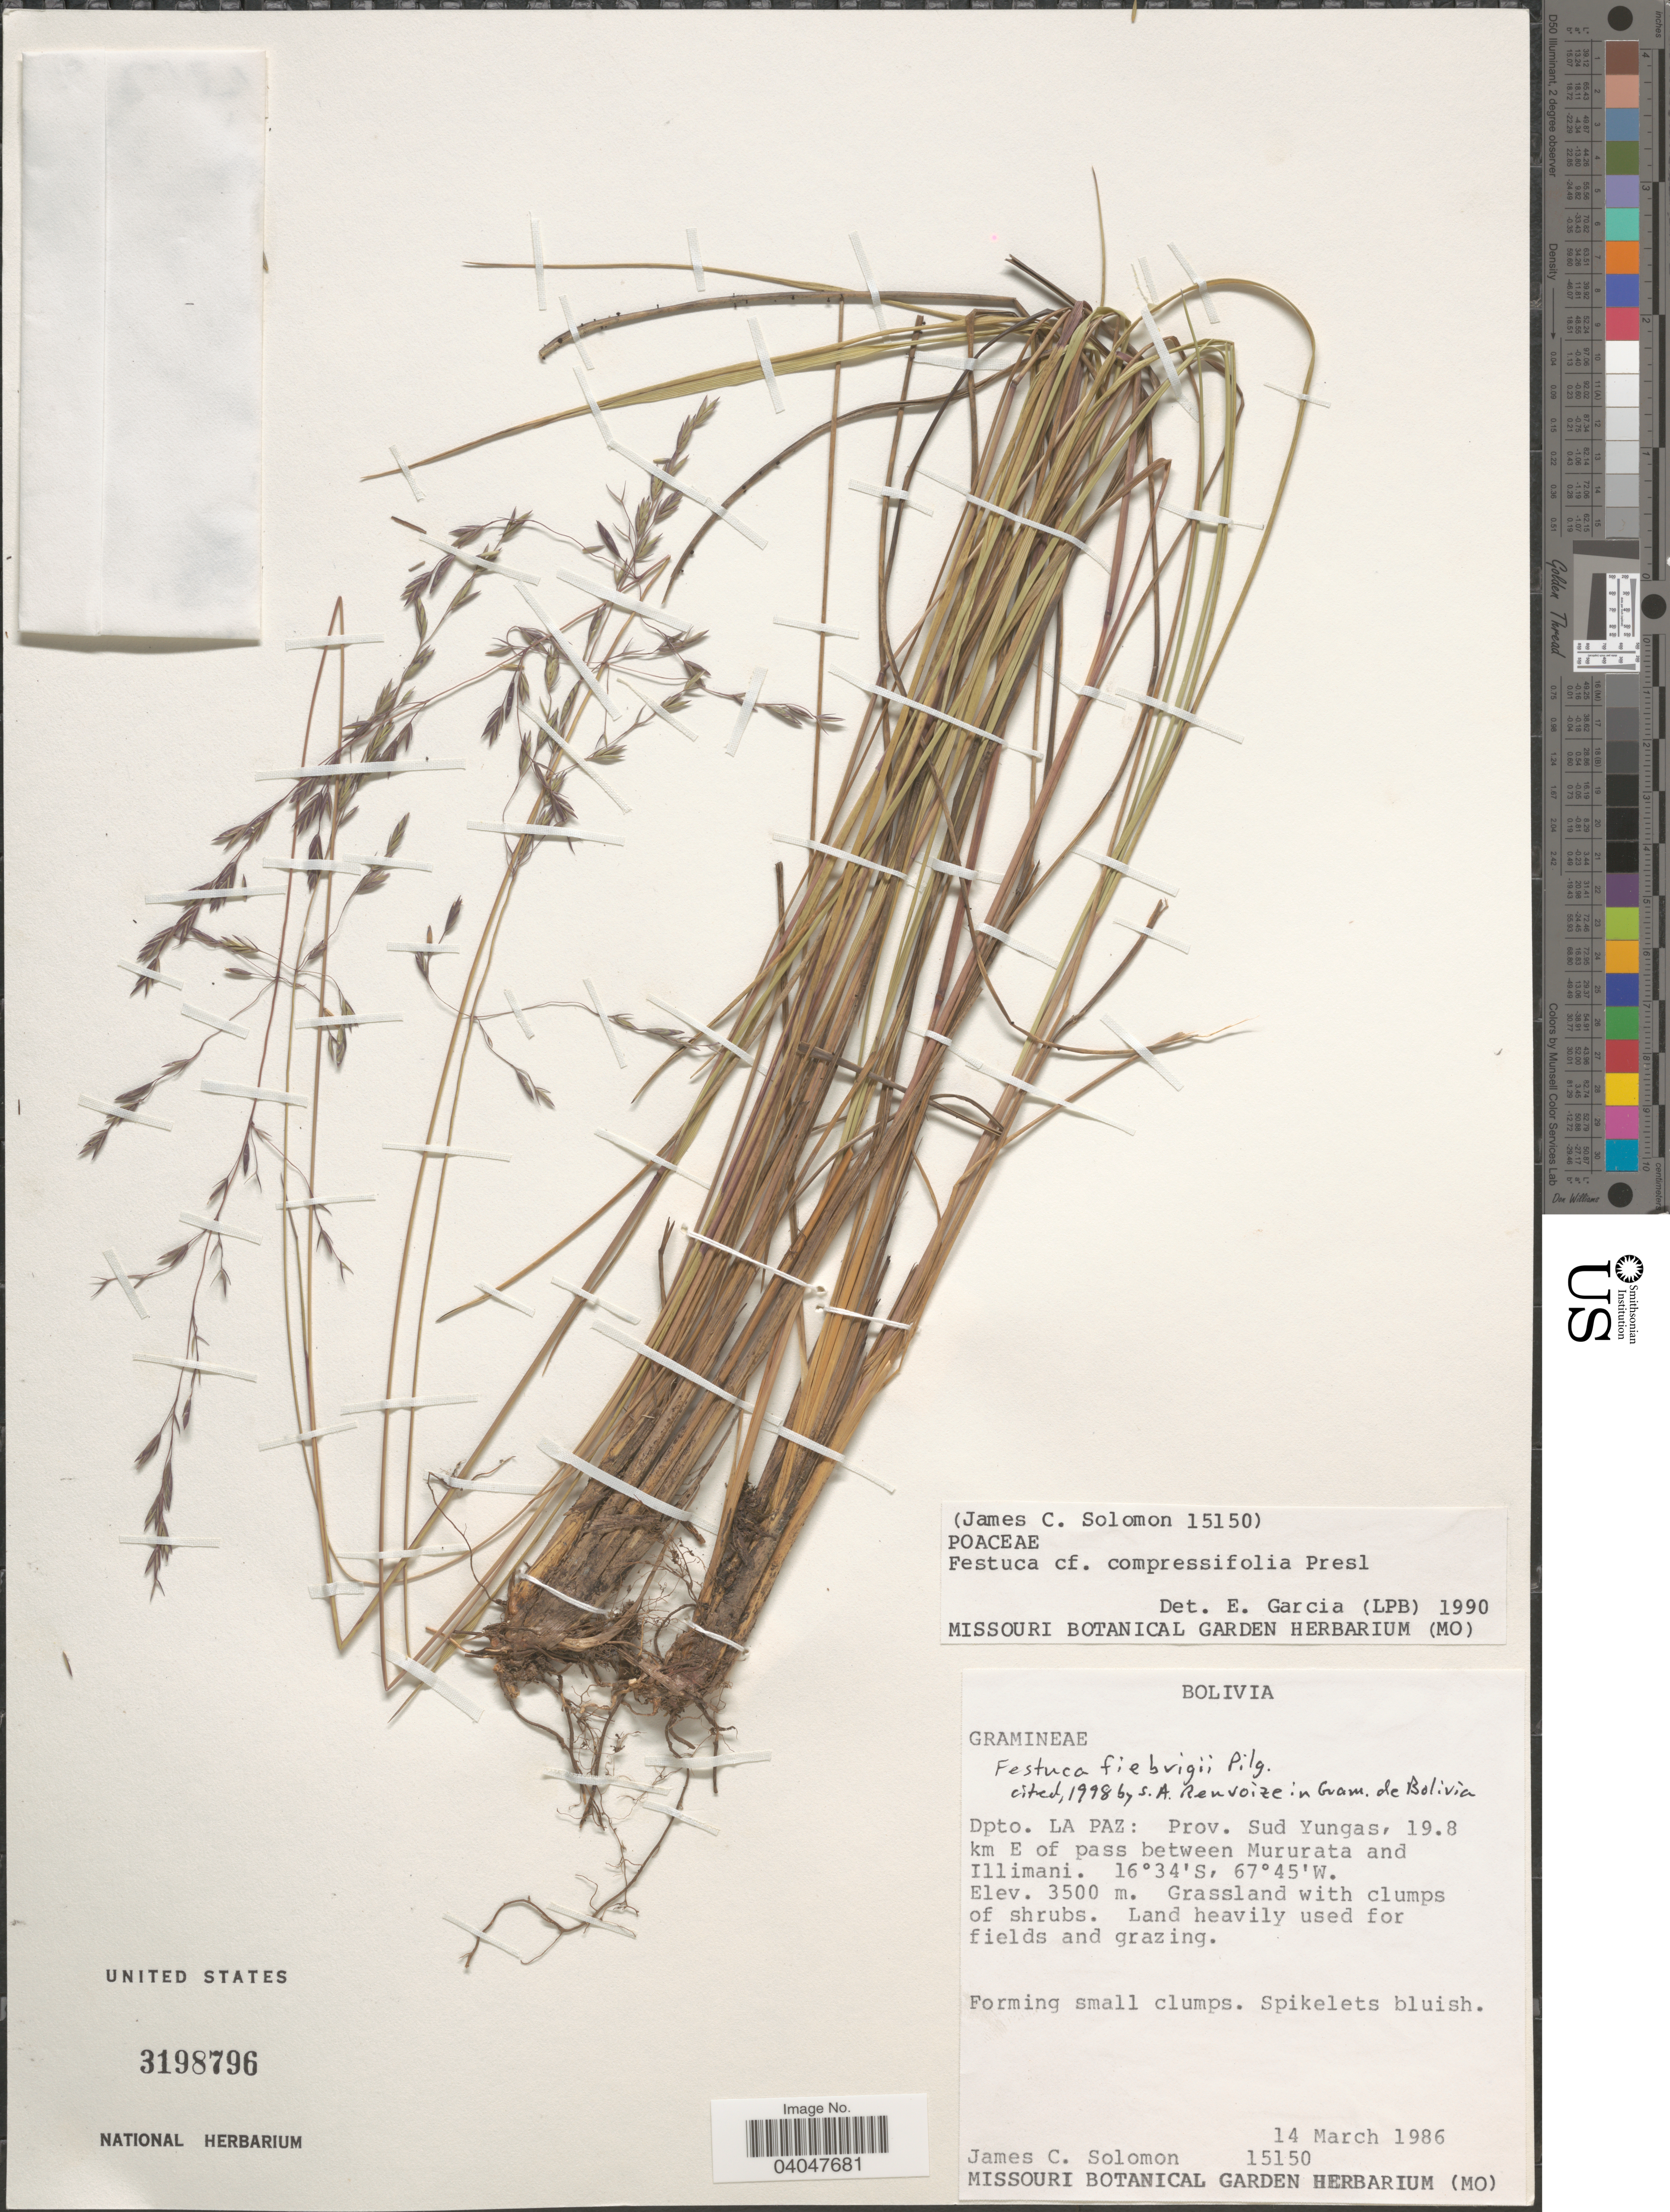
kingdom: Plantae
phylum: Tracheophyta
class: Liliopsida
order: Poales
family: Poaceae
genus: Festuca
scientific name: Festuca fiebrigii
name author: Pilg.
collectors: J. C. Solomon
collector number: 15150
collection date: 1986-03-14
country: Bolivia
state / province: La Paz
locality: Dpto. La Paz: Prov. Sud Yungas, 19.8 km E of pass between Murutata and Illimani.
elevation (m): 3500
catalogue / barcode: US 3198796